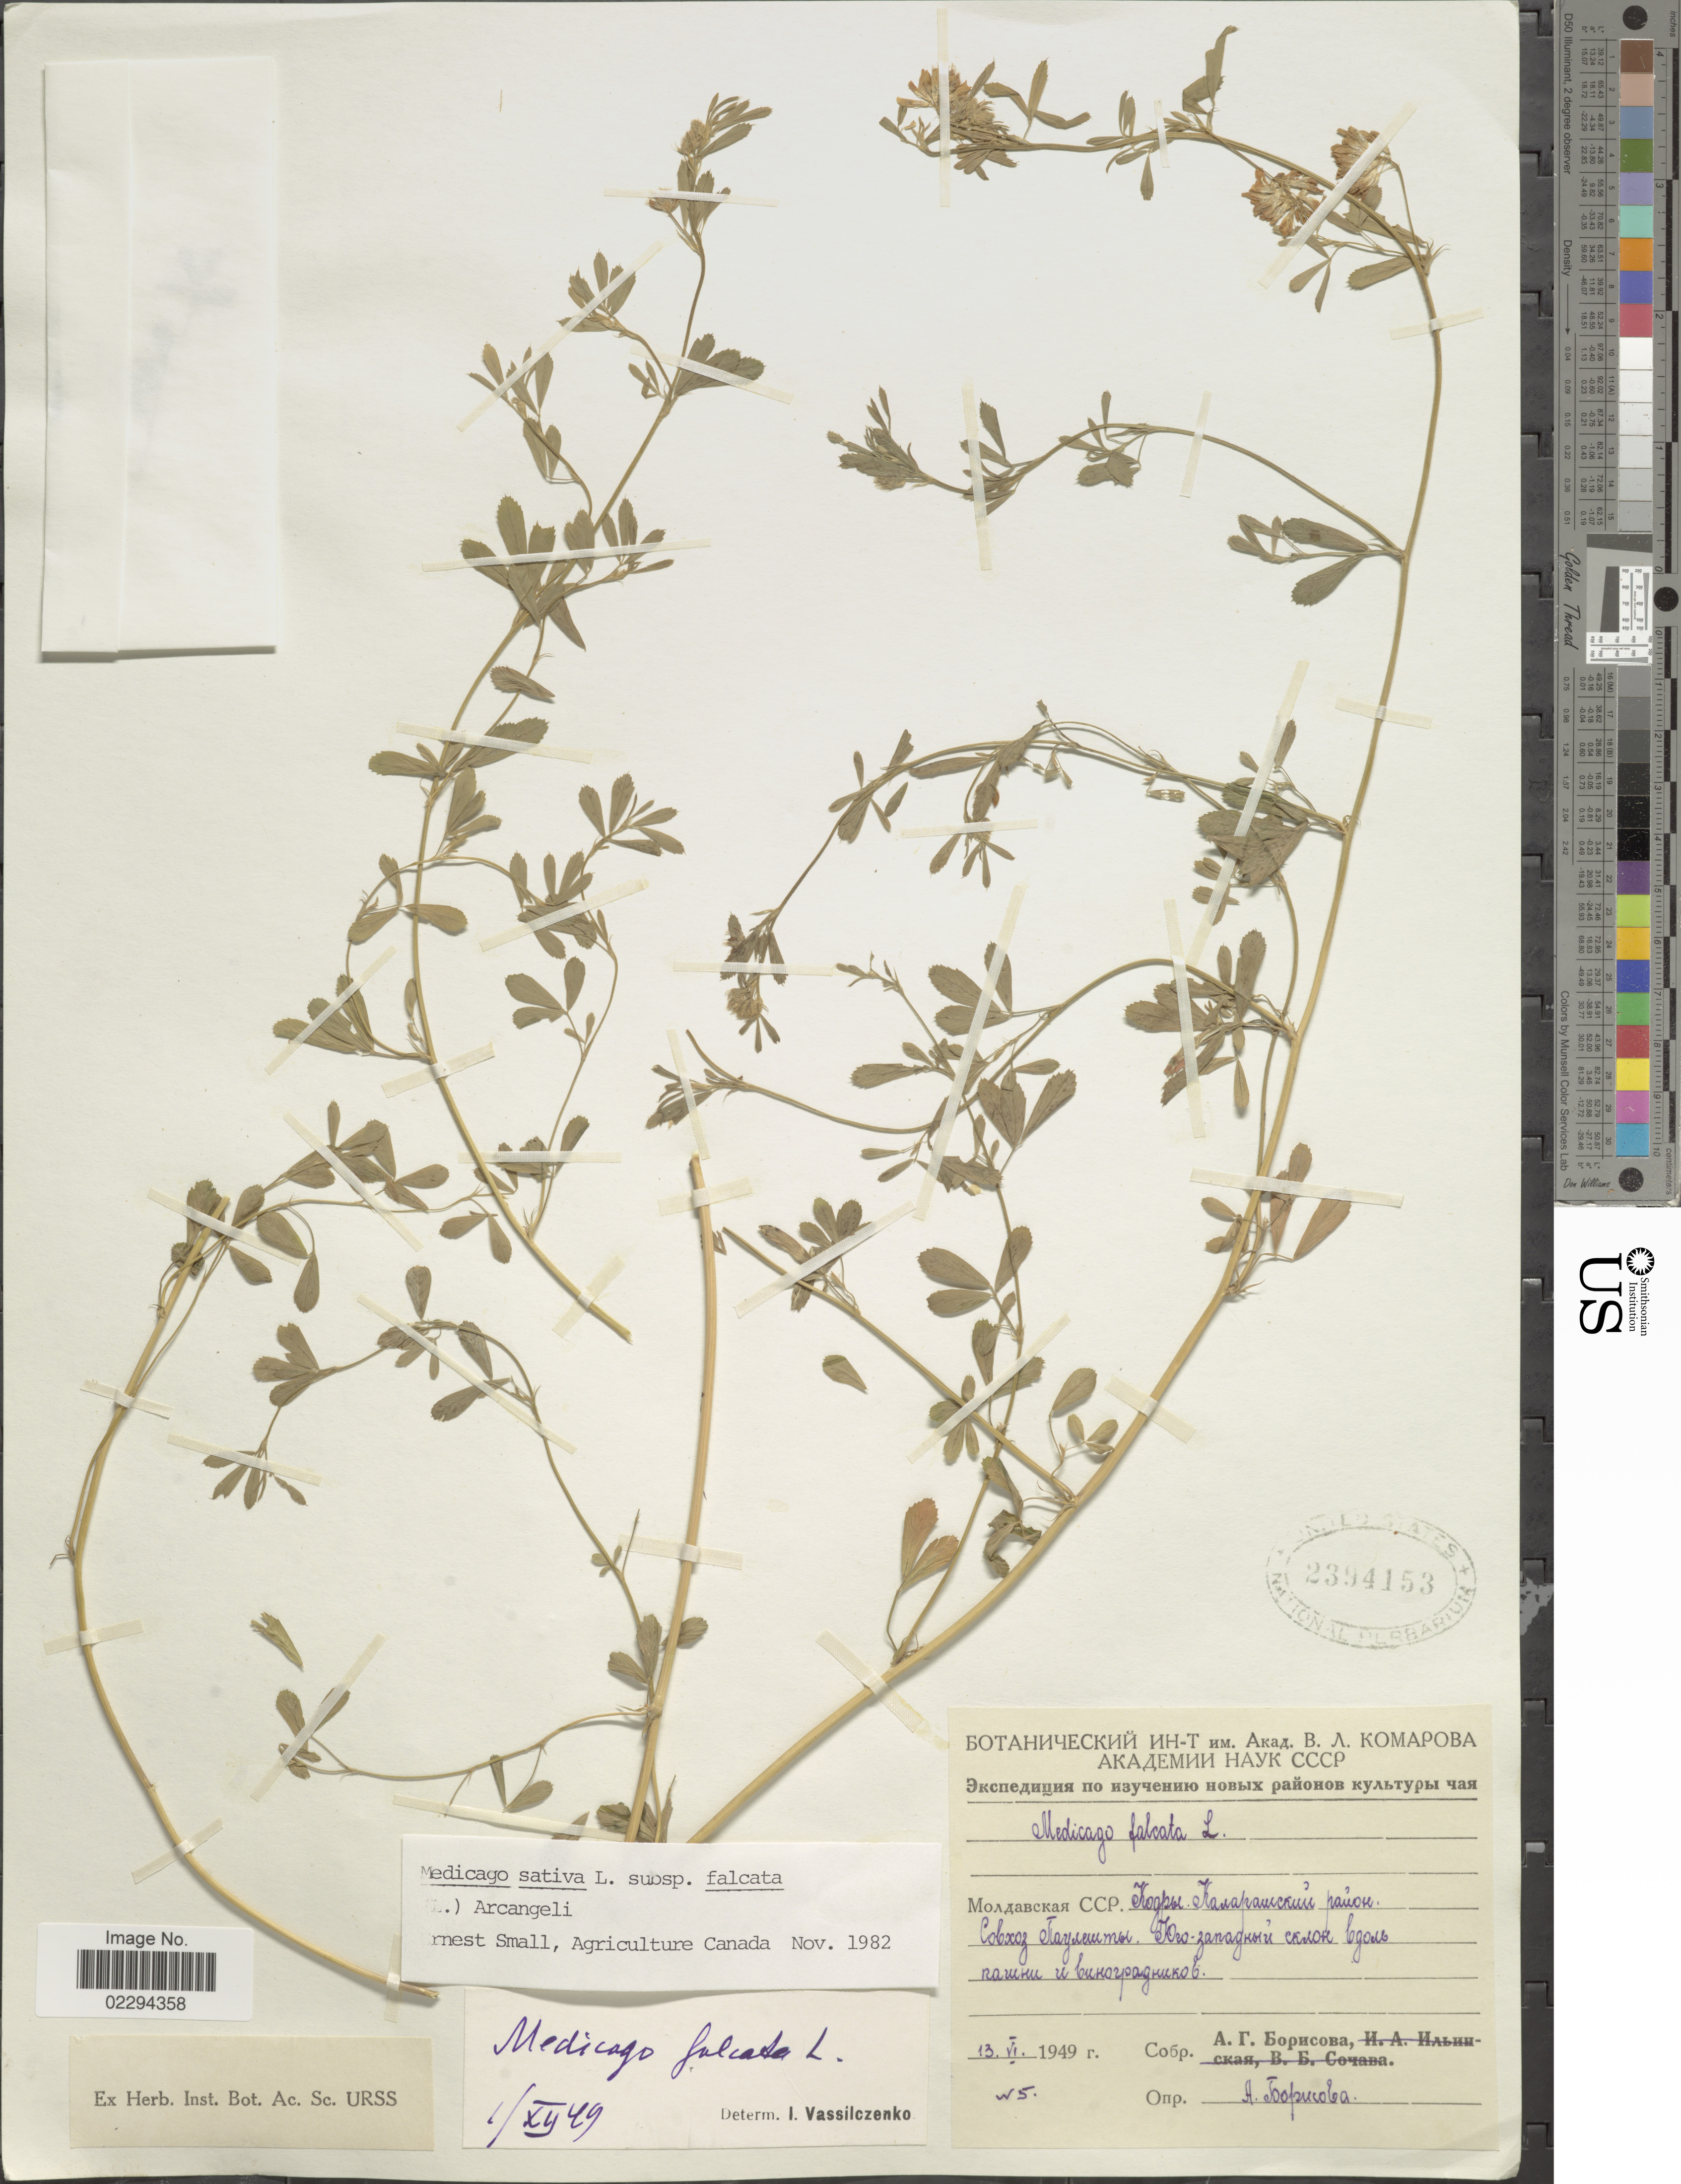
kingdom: Plantae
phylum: Tracheophyta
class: Magnoliopsida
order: Fabales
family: Fabaceae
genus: Medicago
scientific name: Medicago sativa subsp. falcata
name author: (L.) Arcang.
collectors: A. Borisova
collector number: w5?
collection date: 1949-06-13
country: Moldova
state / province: Călăraşi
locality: Kodry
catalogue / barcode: US 2394153